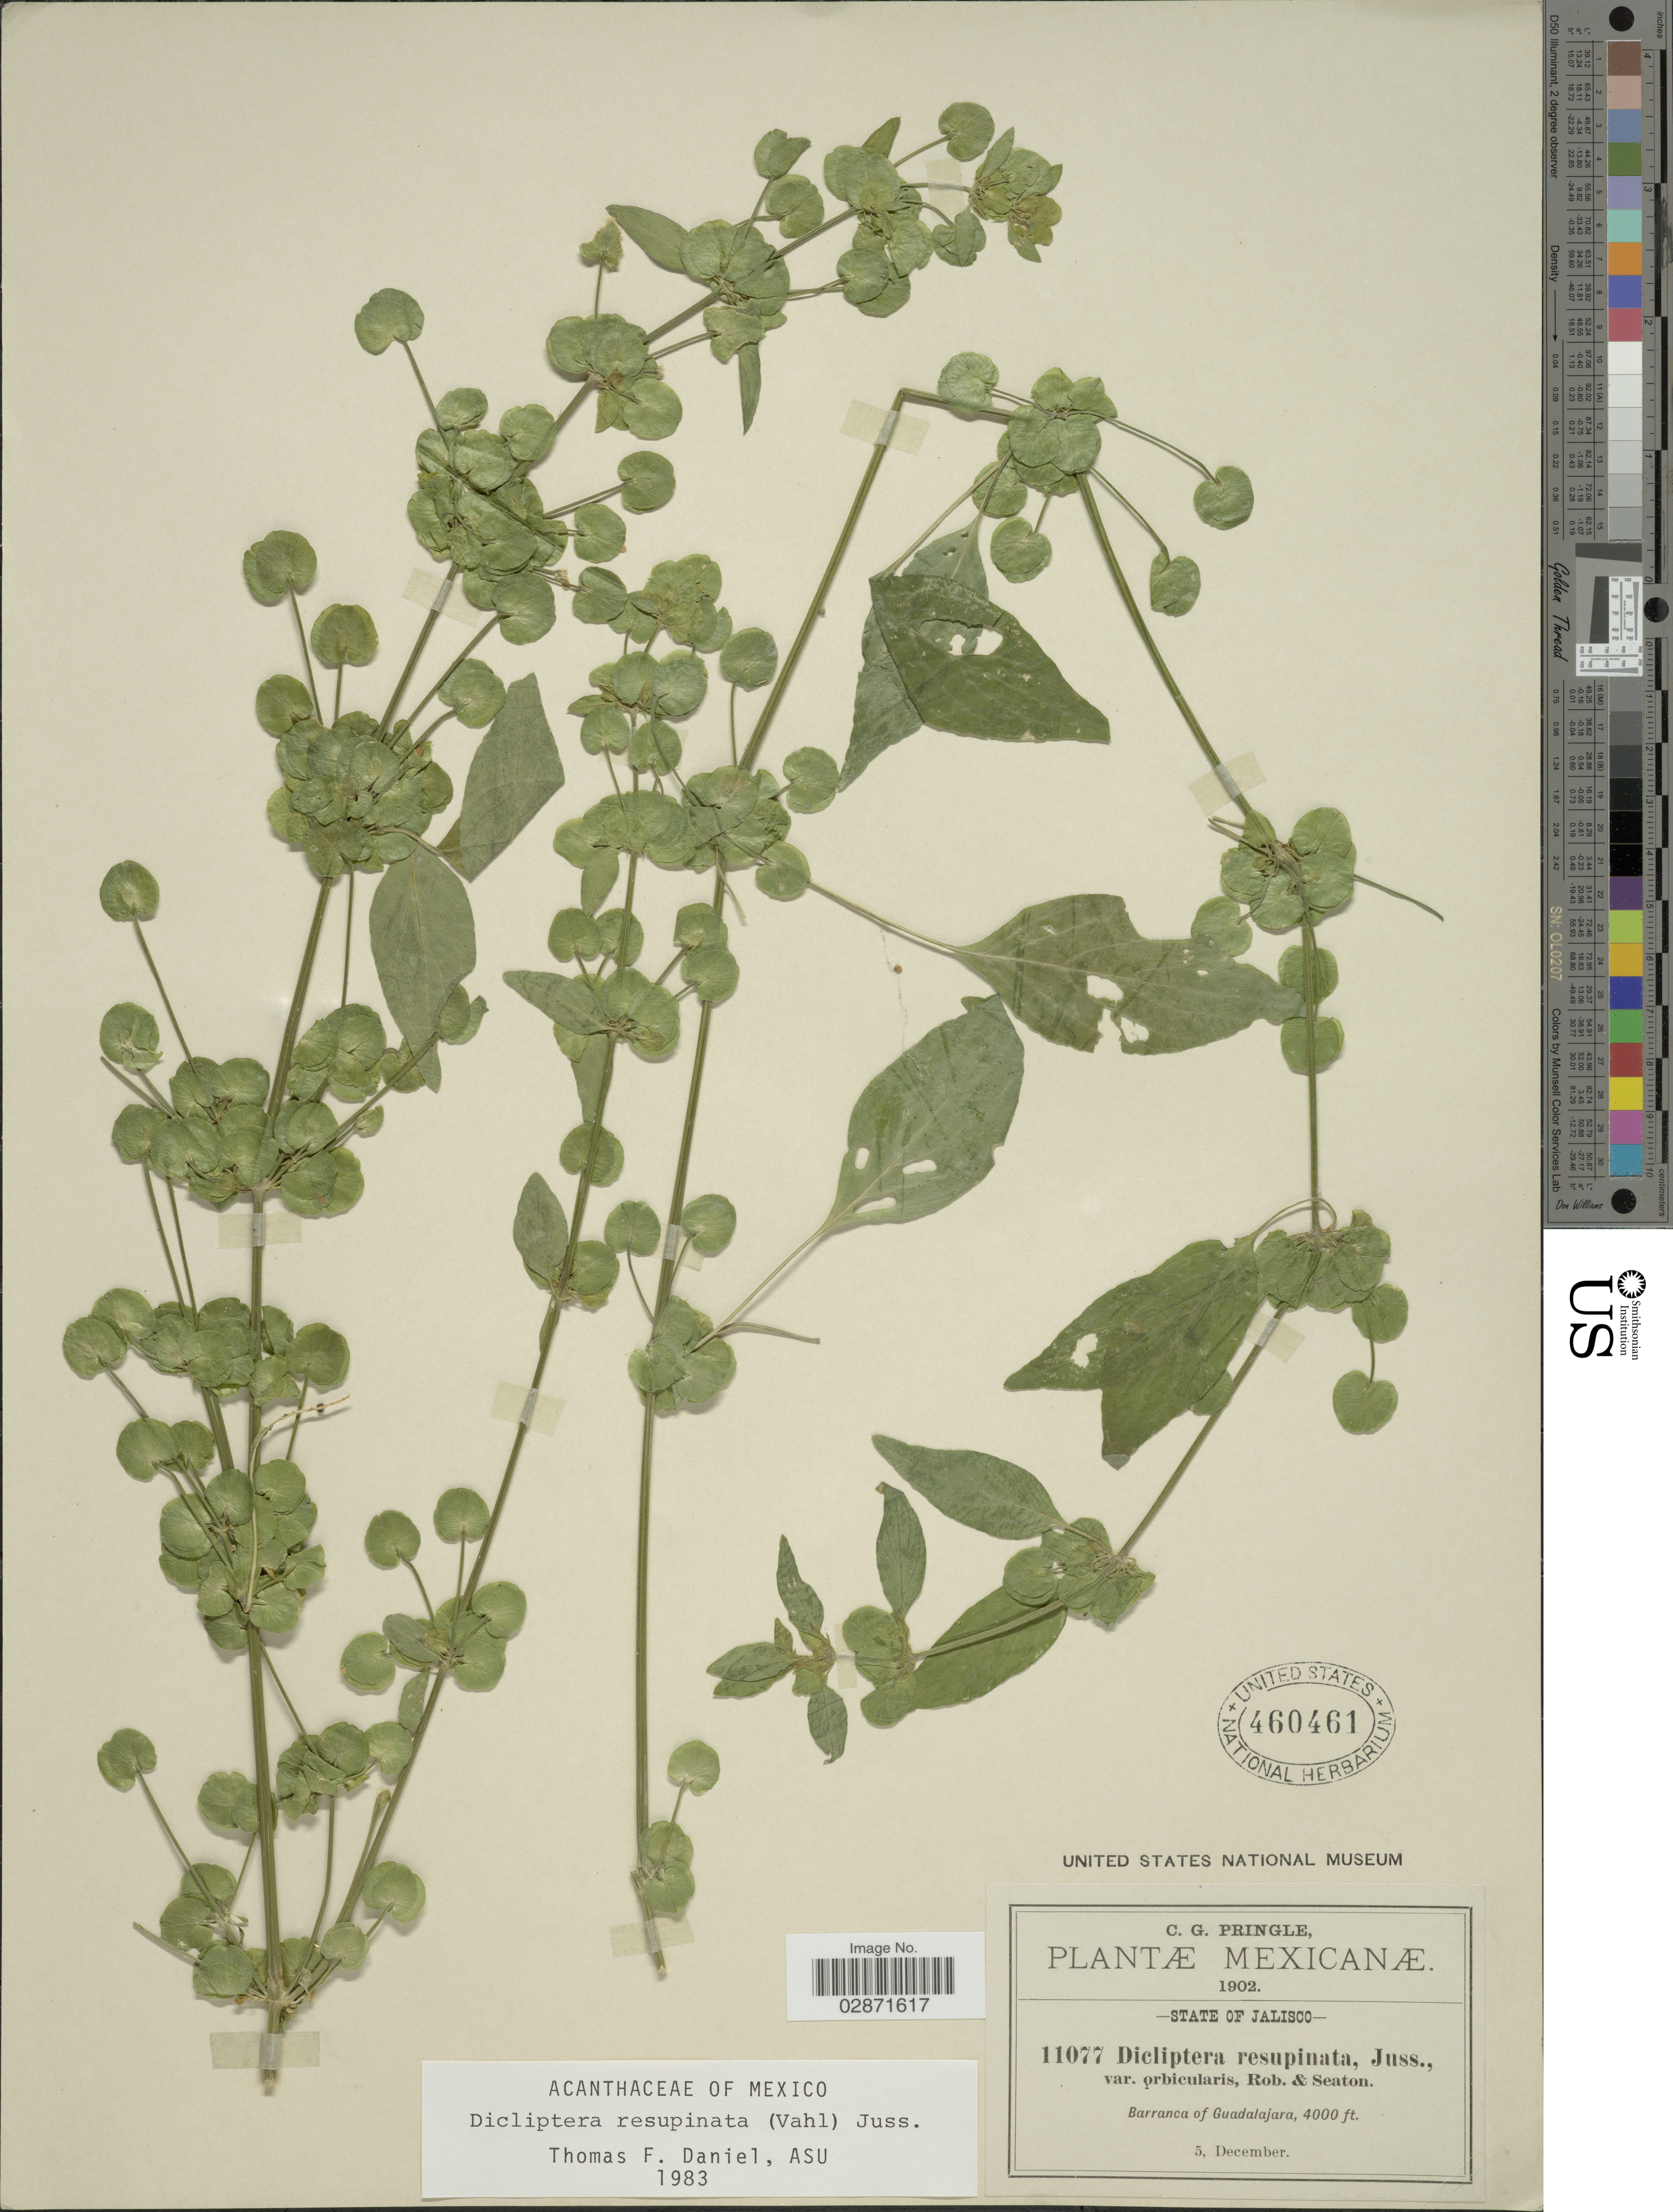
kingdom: Plantae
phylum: Tracheophyta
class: Magnoliopsida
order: Lamiales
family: Acanthaceae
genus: Dicliptera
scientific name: Dicliptera resupinata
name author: (Vahl) Juss.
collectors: C. G. Pringle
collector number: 11077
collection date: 1902-12-05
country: Mexico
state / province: Jalisco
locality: Barranca of Guadalajara.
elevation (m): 1219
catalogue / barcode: US 460461